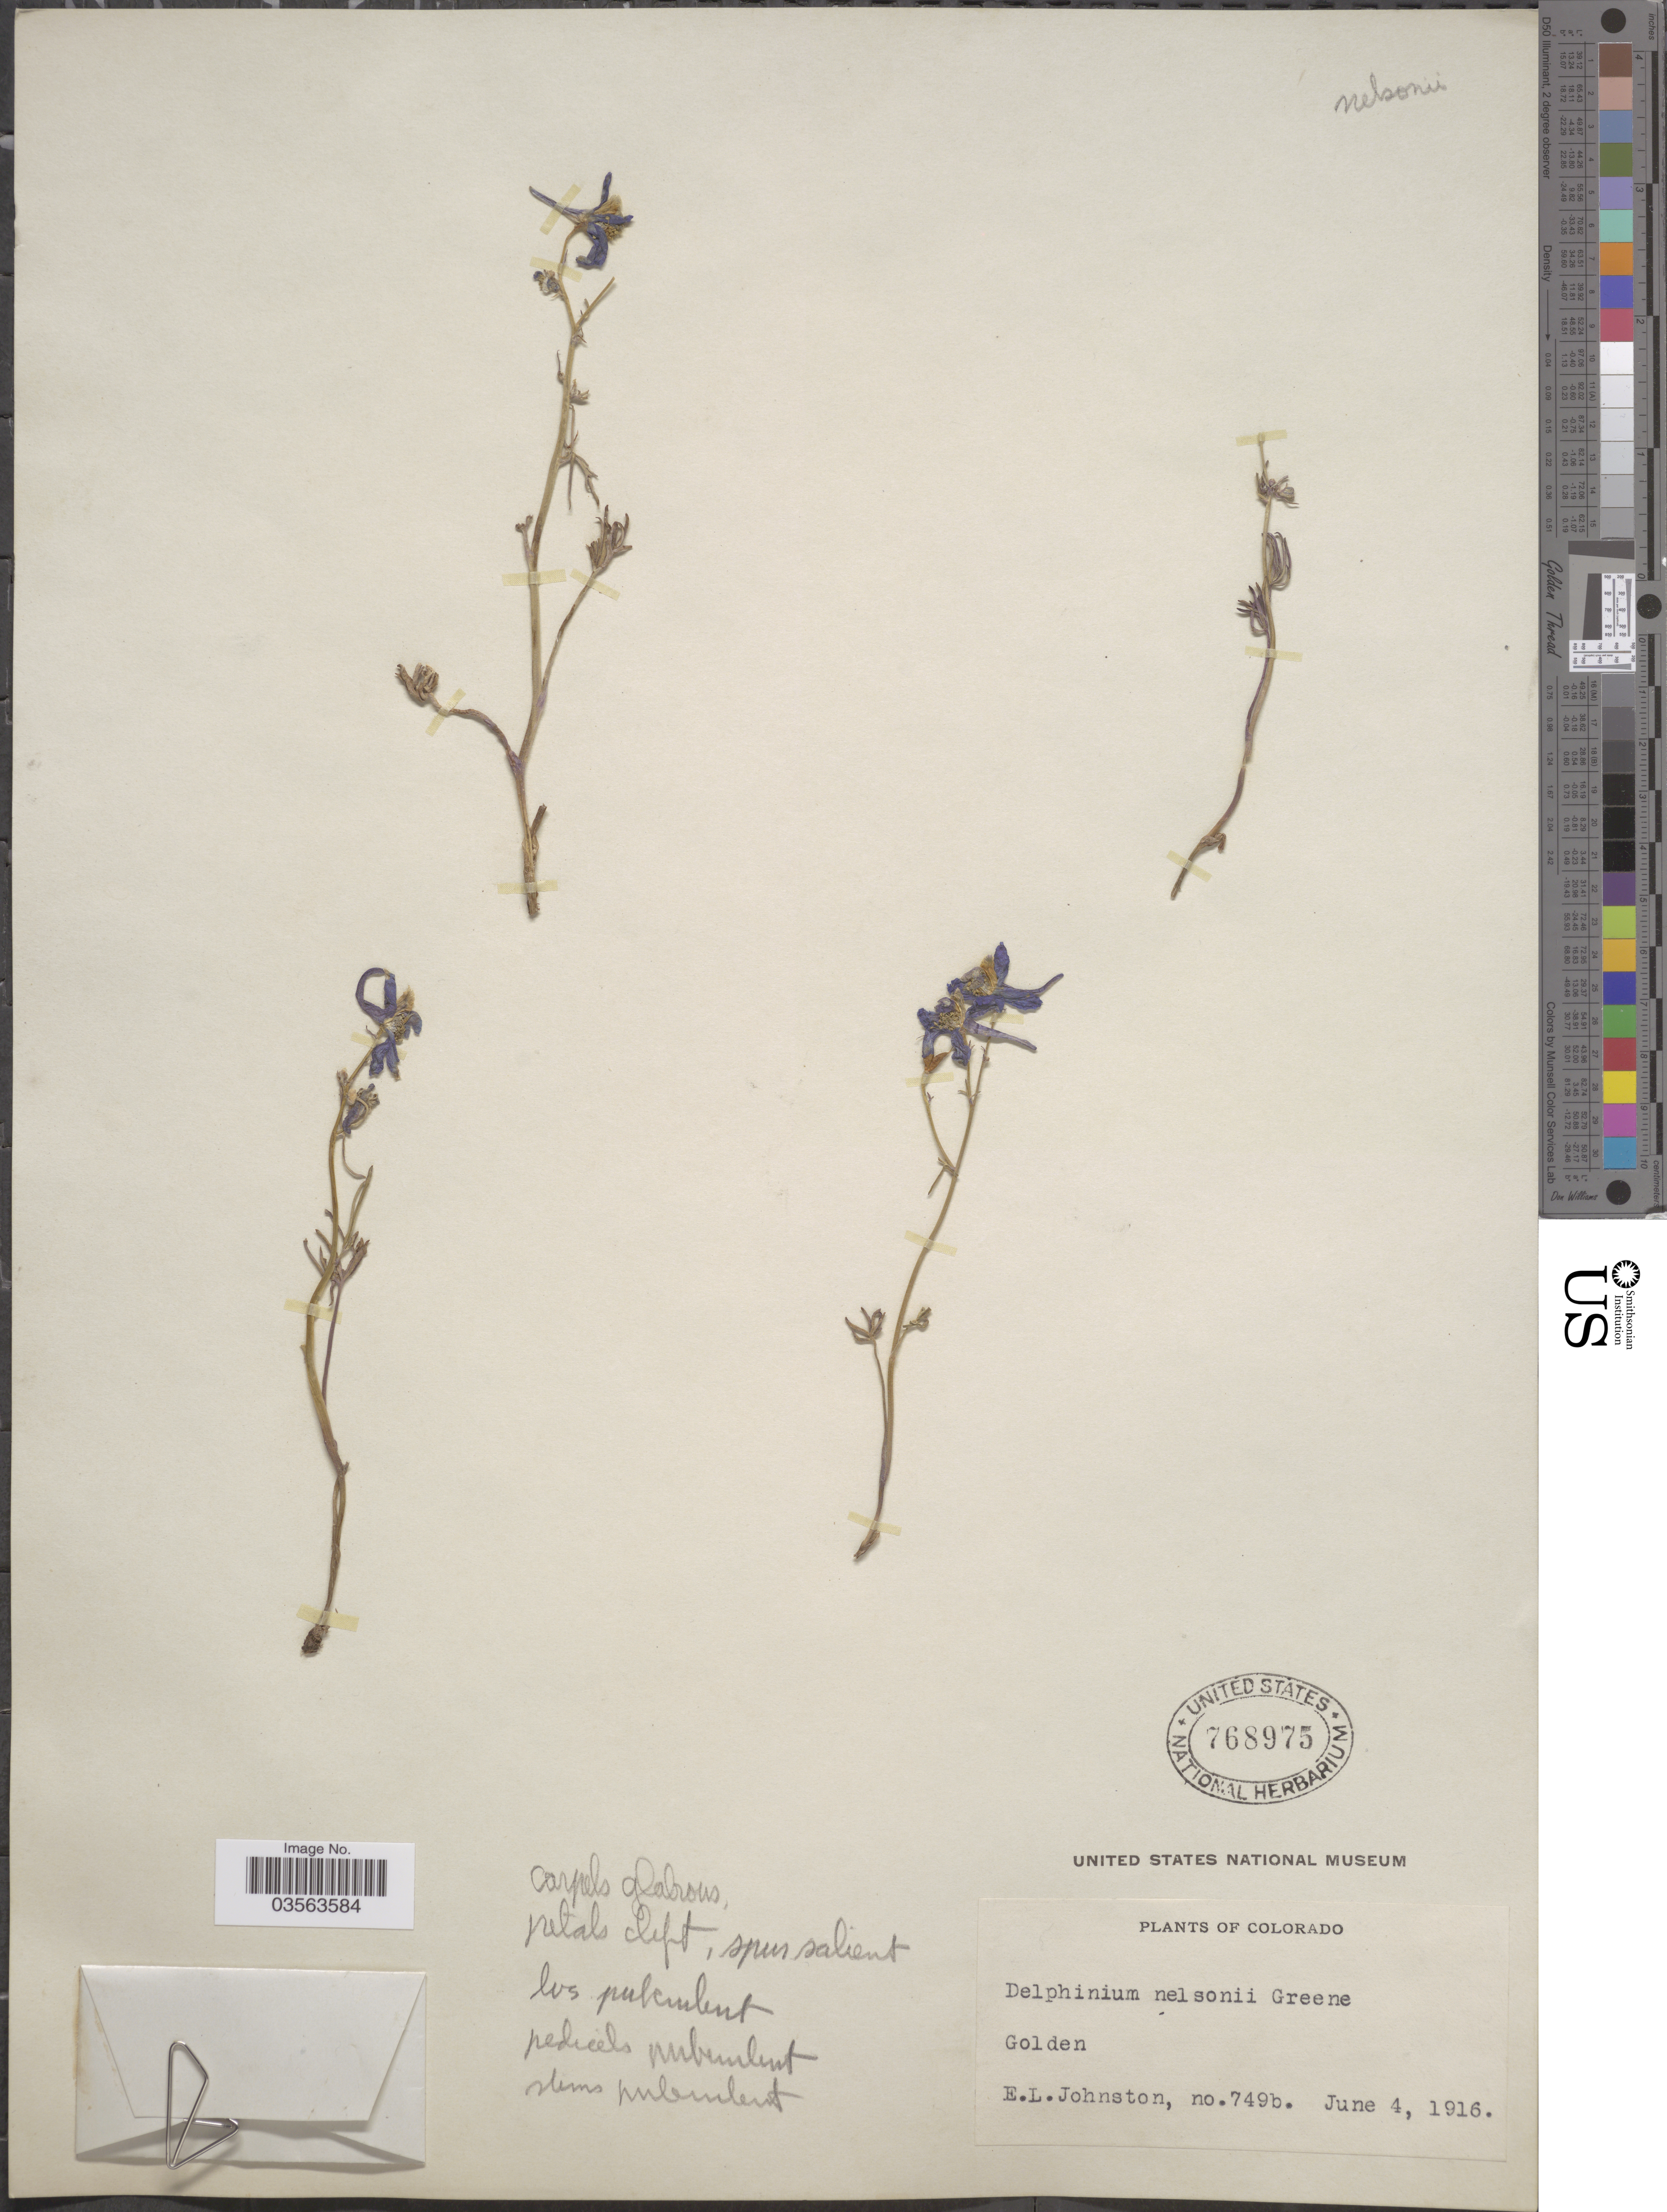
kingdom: Plantae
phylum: Tracheophyta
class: Magnoliopsida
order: Ranunculales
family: Ranunculaceae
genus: Delphinium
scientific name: Delphinium nelsonii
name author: Greene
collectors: E. L. Johnston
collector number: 749b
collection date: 1916-06-04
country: United States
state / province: Colorado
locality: Golden.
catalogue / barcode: US 768975